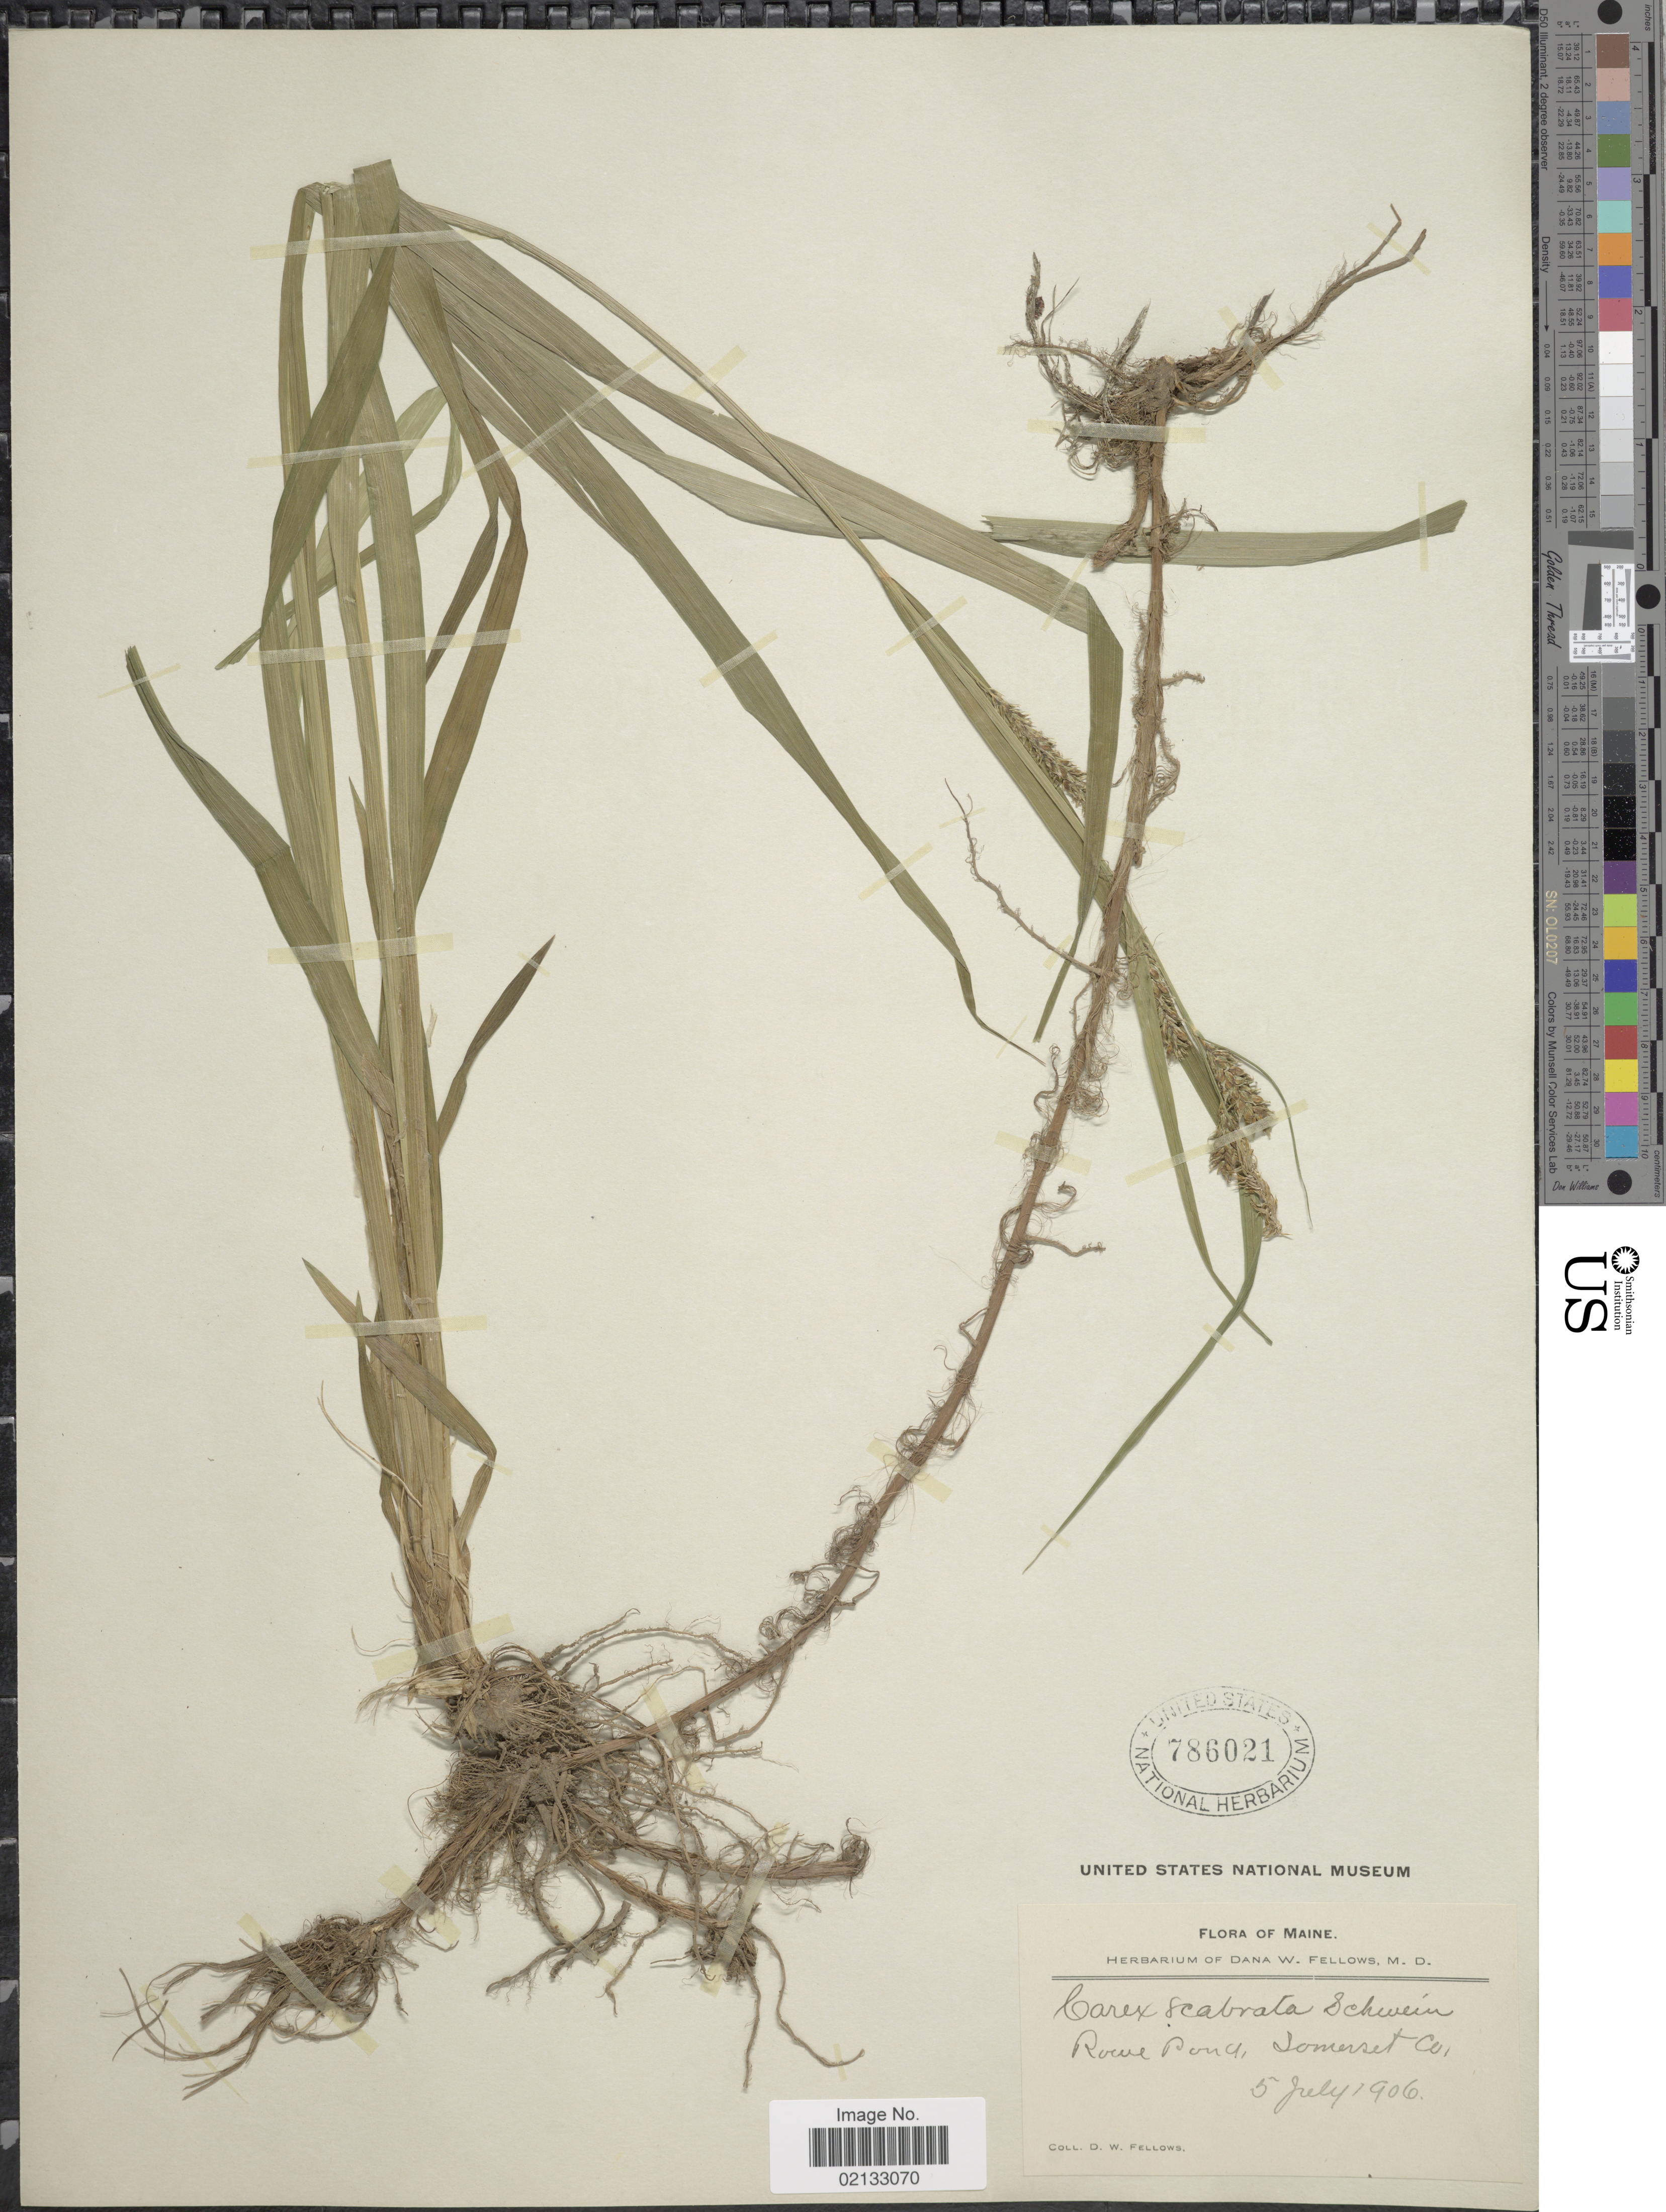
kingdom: Plantae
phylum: Tracheophyta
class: Liliopsida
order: Poales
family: Cyperaceae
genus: Carex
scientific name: Carex scabrata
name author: Schwein.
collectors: D. W. Fellows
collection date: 1906-07-05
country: United States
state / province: Maine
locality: Rowe Pond, Somerset Co.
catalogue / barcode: US 786021